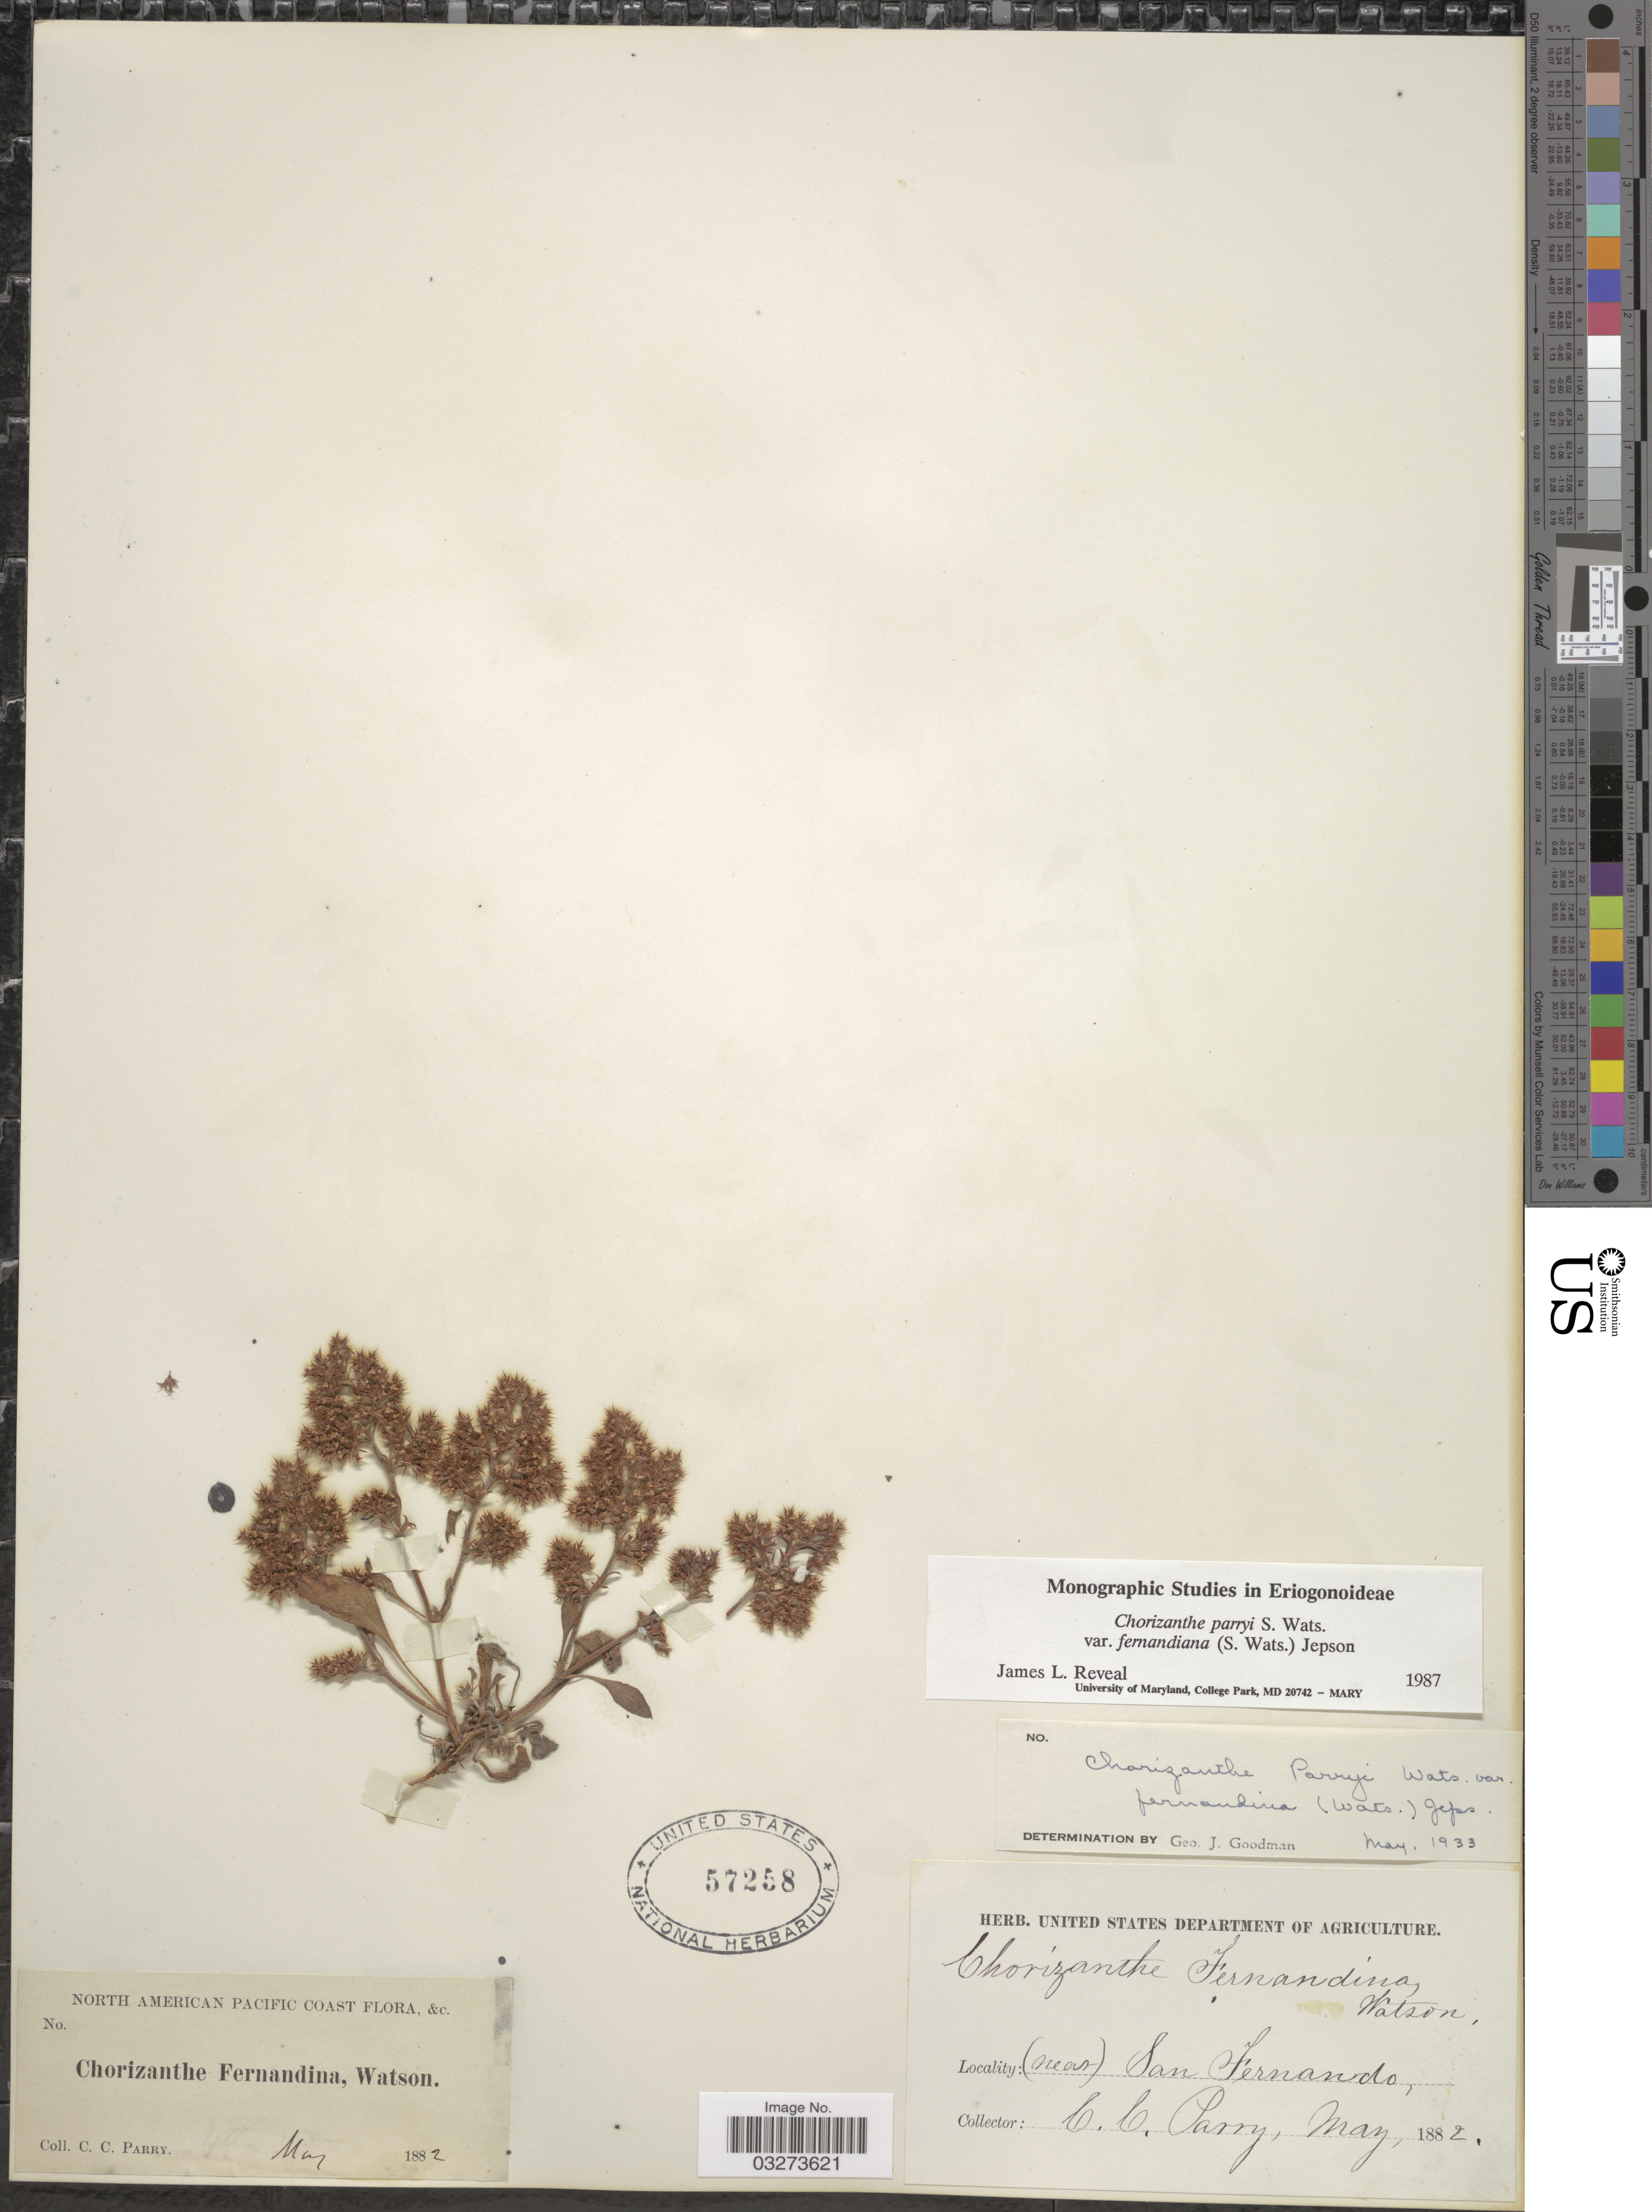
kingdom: Plantae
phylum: Tracheophyta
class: Magnoliopsida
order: Caryophyllales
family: Polygonaceae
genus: Chorizanthe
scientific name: Chorizanthe parryi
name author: S. Watson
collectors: C. C. Parry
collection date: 1882-05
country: United States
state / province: California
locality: North American Pacific Coast, &c., (near) San Fernando.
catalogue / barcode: US 57258